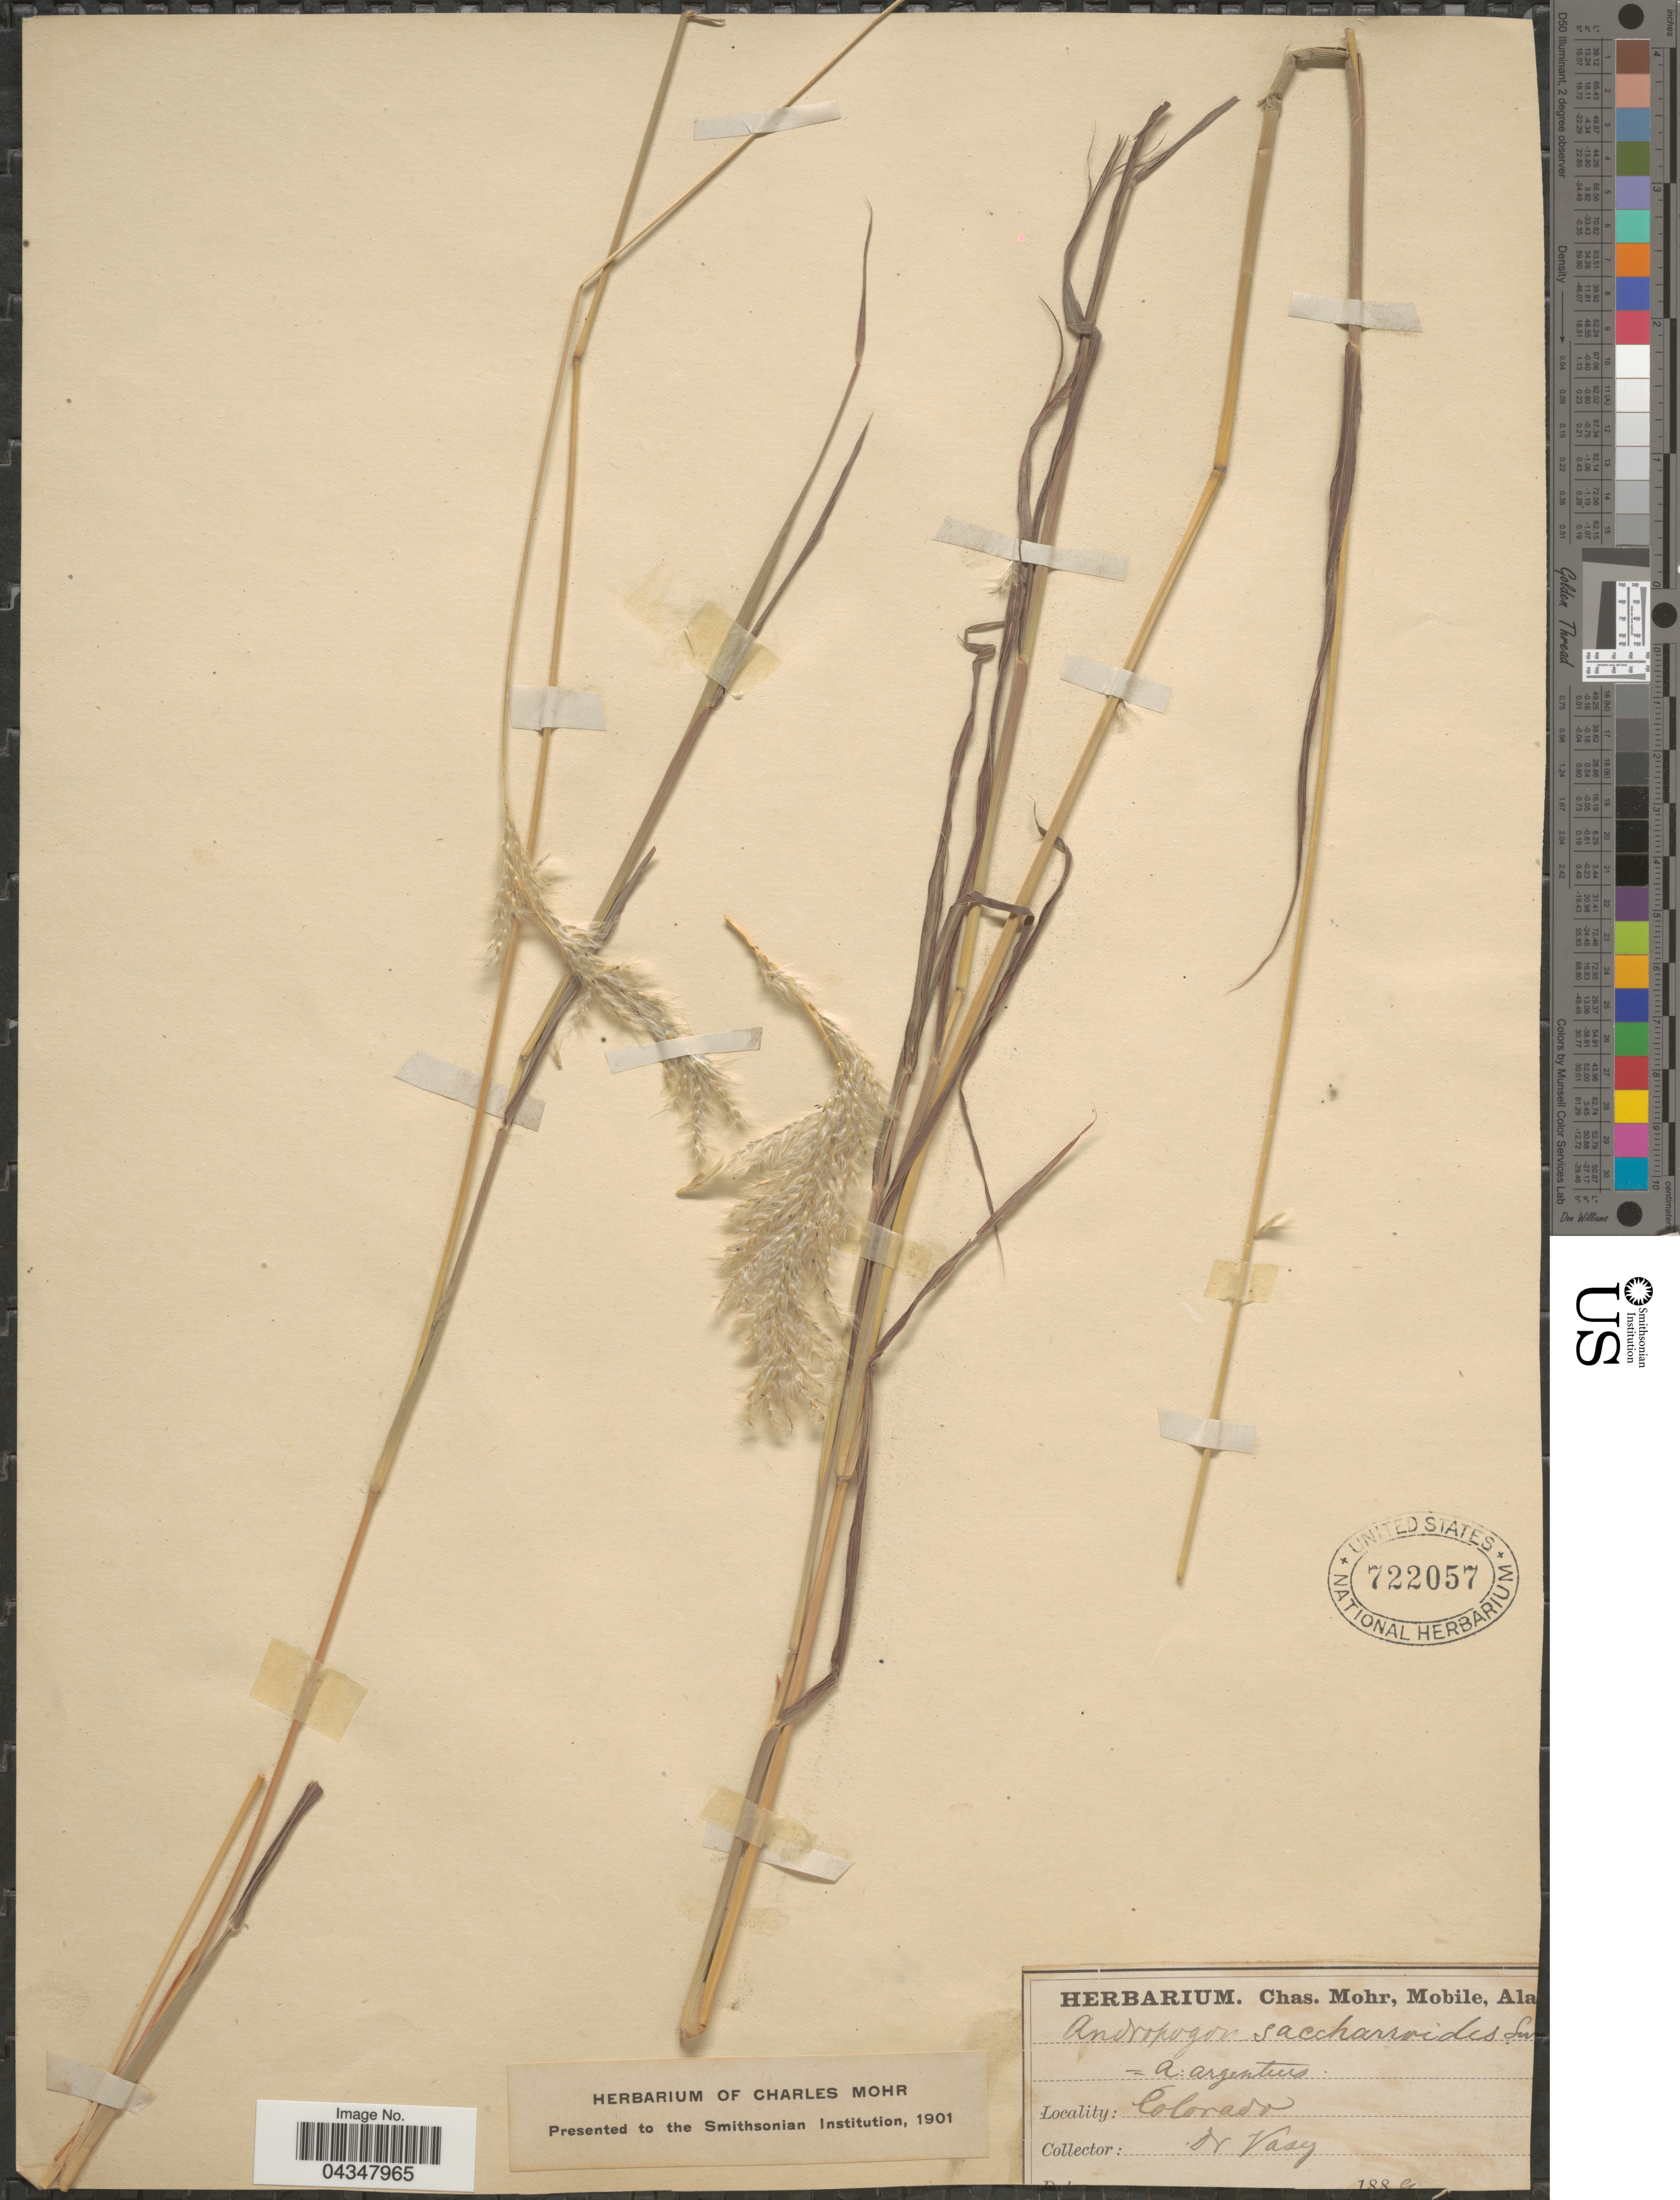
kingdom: Plantae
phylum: Tracheophyta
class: Liliopsida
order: Poales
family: Poaceae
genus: Bothriochloa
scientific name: Bothriochloa saccharoides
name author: (Sw.) Rydb.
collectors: Vasey, --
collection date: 1889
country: United States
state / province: Colorado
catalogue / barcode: US 722057